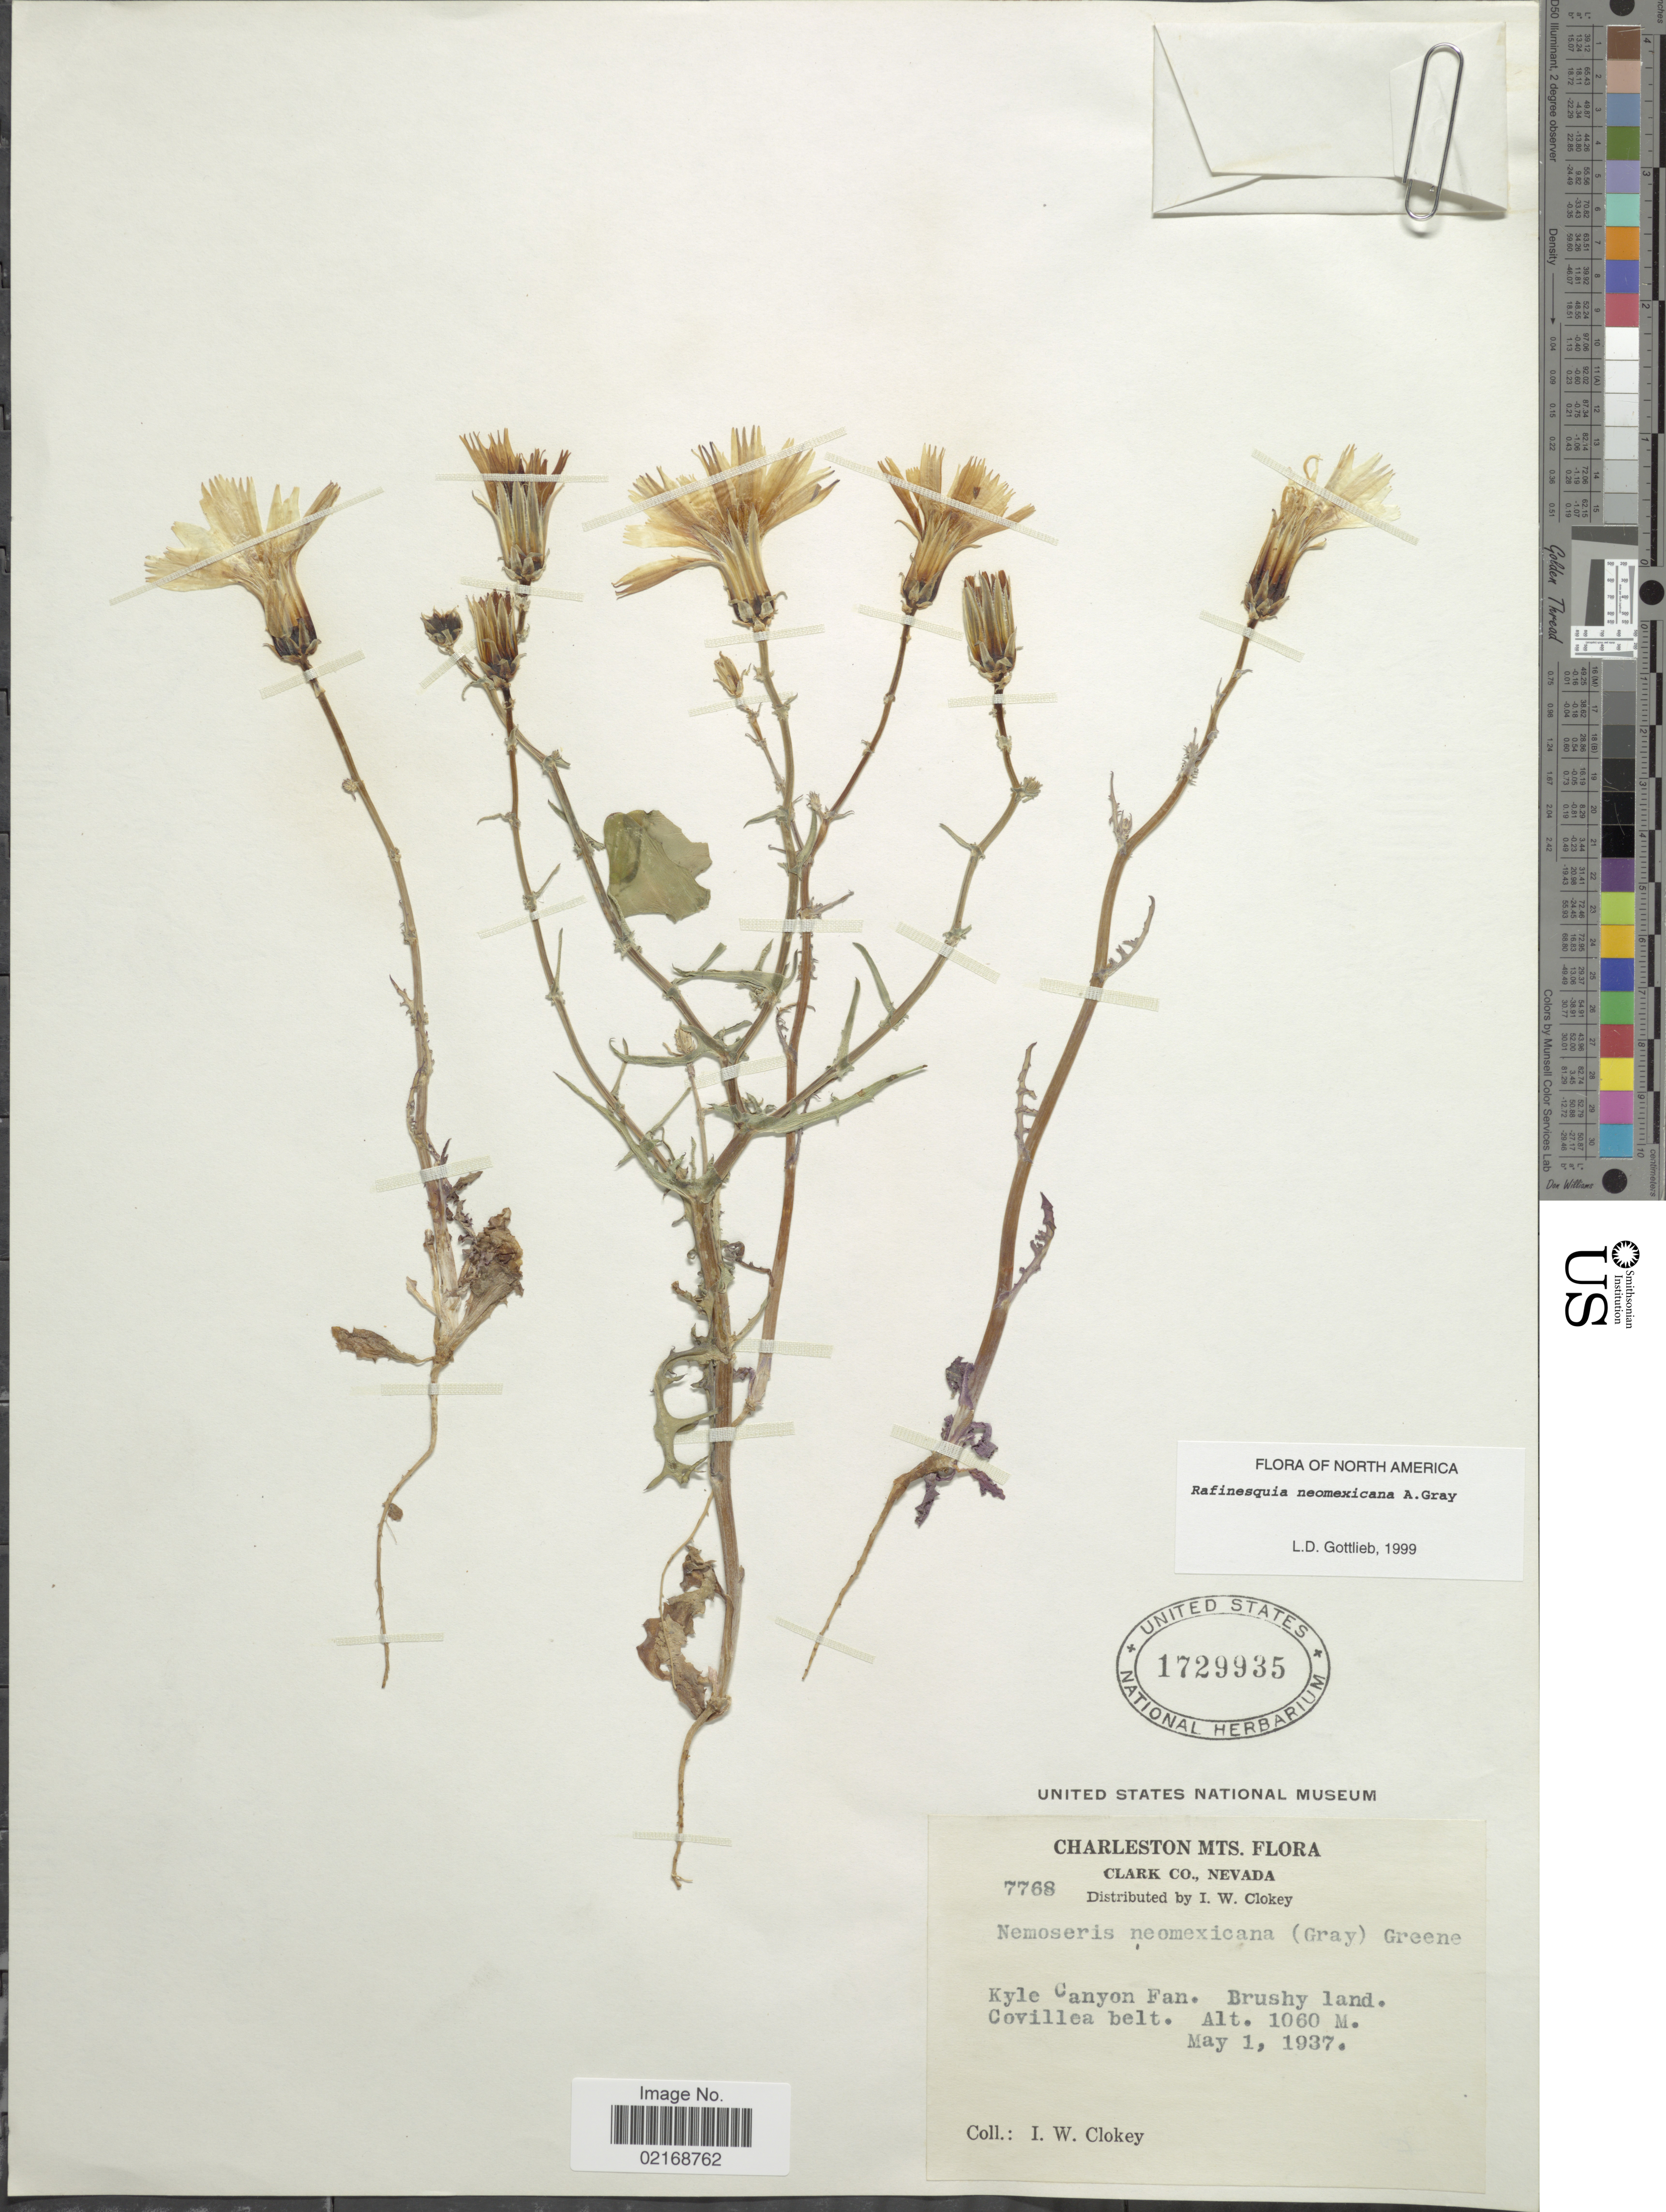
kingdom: Plantae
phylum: Tracheophyta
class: Magnoliopsida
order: Asterales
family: Asteraceae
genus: Rafinesquia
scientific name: Rafinesquia neomexicana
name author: A. Gray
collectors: I. W. Clokey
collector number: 7768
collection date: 1937-05-01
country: United States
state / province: Nevada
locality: Charleston Mts., Clark Co., Kyle Canyon Fan, Covillea belt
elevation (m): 1060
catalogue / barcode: US 1729935